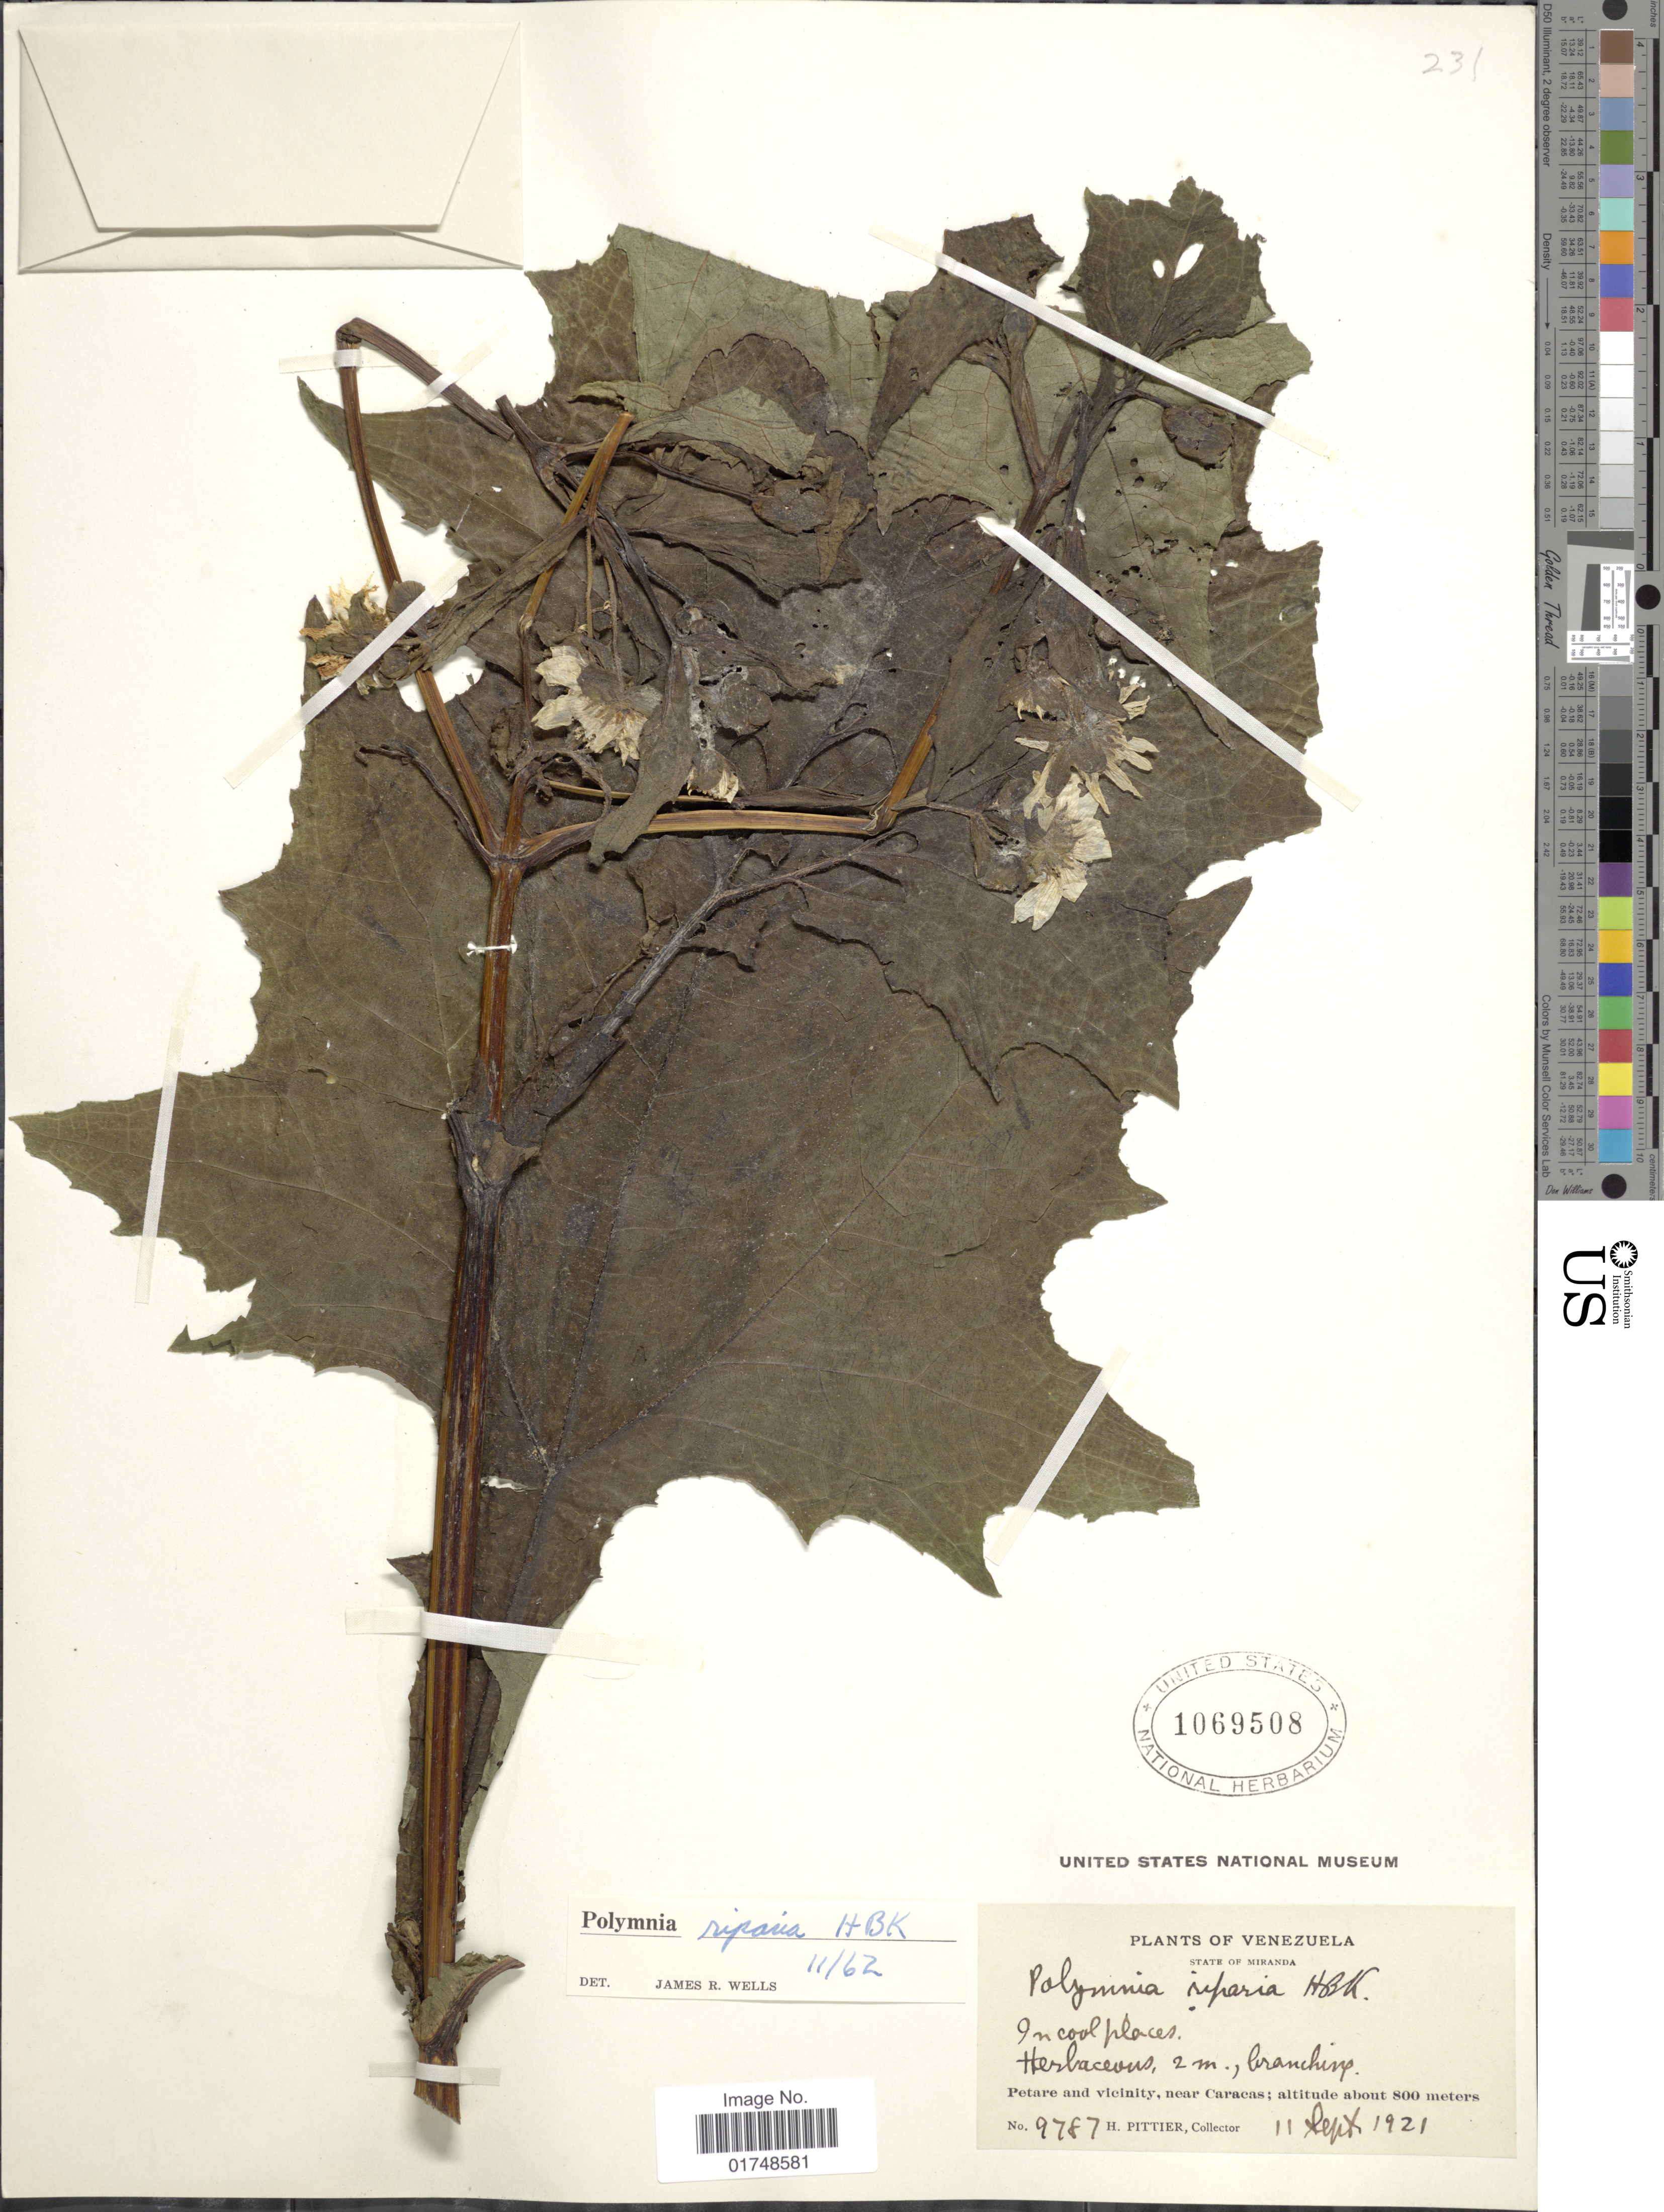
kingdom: Plantae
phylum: Tracheophyta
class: Magnoliopsida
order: Asterales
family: Asteraceae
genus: Smallanthus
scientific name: Smallanthus riparius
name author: (Kunth) H. Rob.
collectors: H. F. Pittier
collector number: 9787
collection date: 1921-09-11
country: Venezuela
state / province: Miranda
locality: State of Miranda. Petare and vicinity, near Caracas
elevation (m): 800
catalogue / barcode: US 1069508